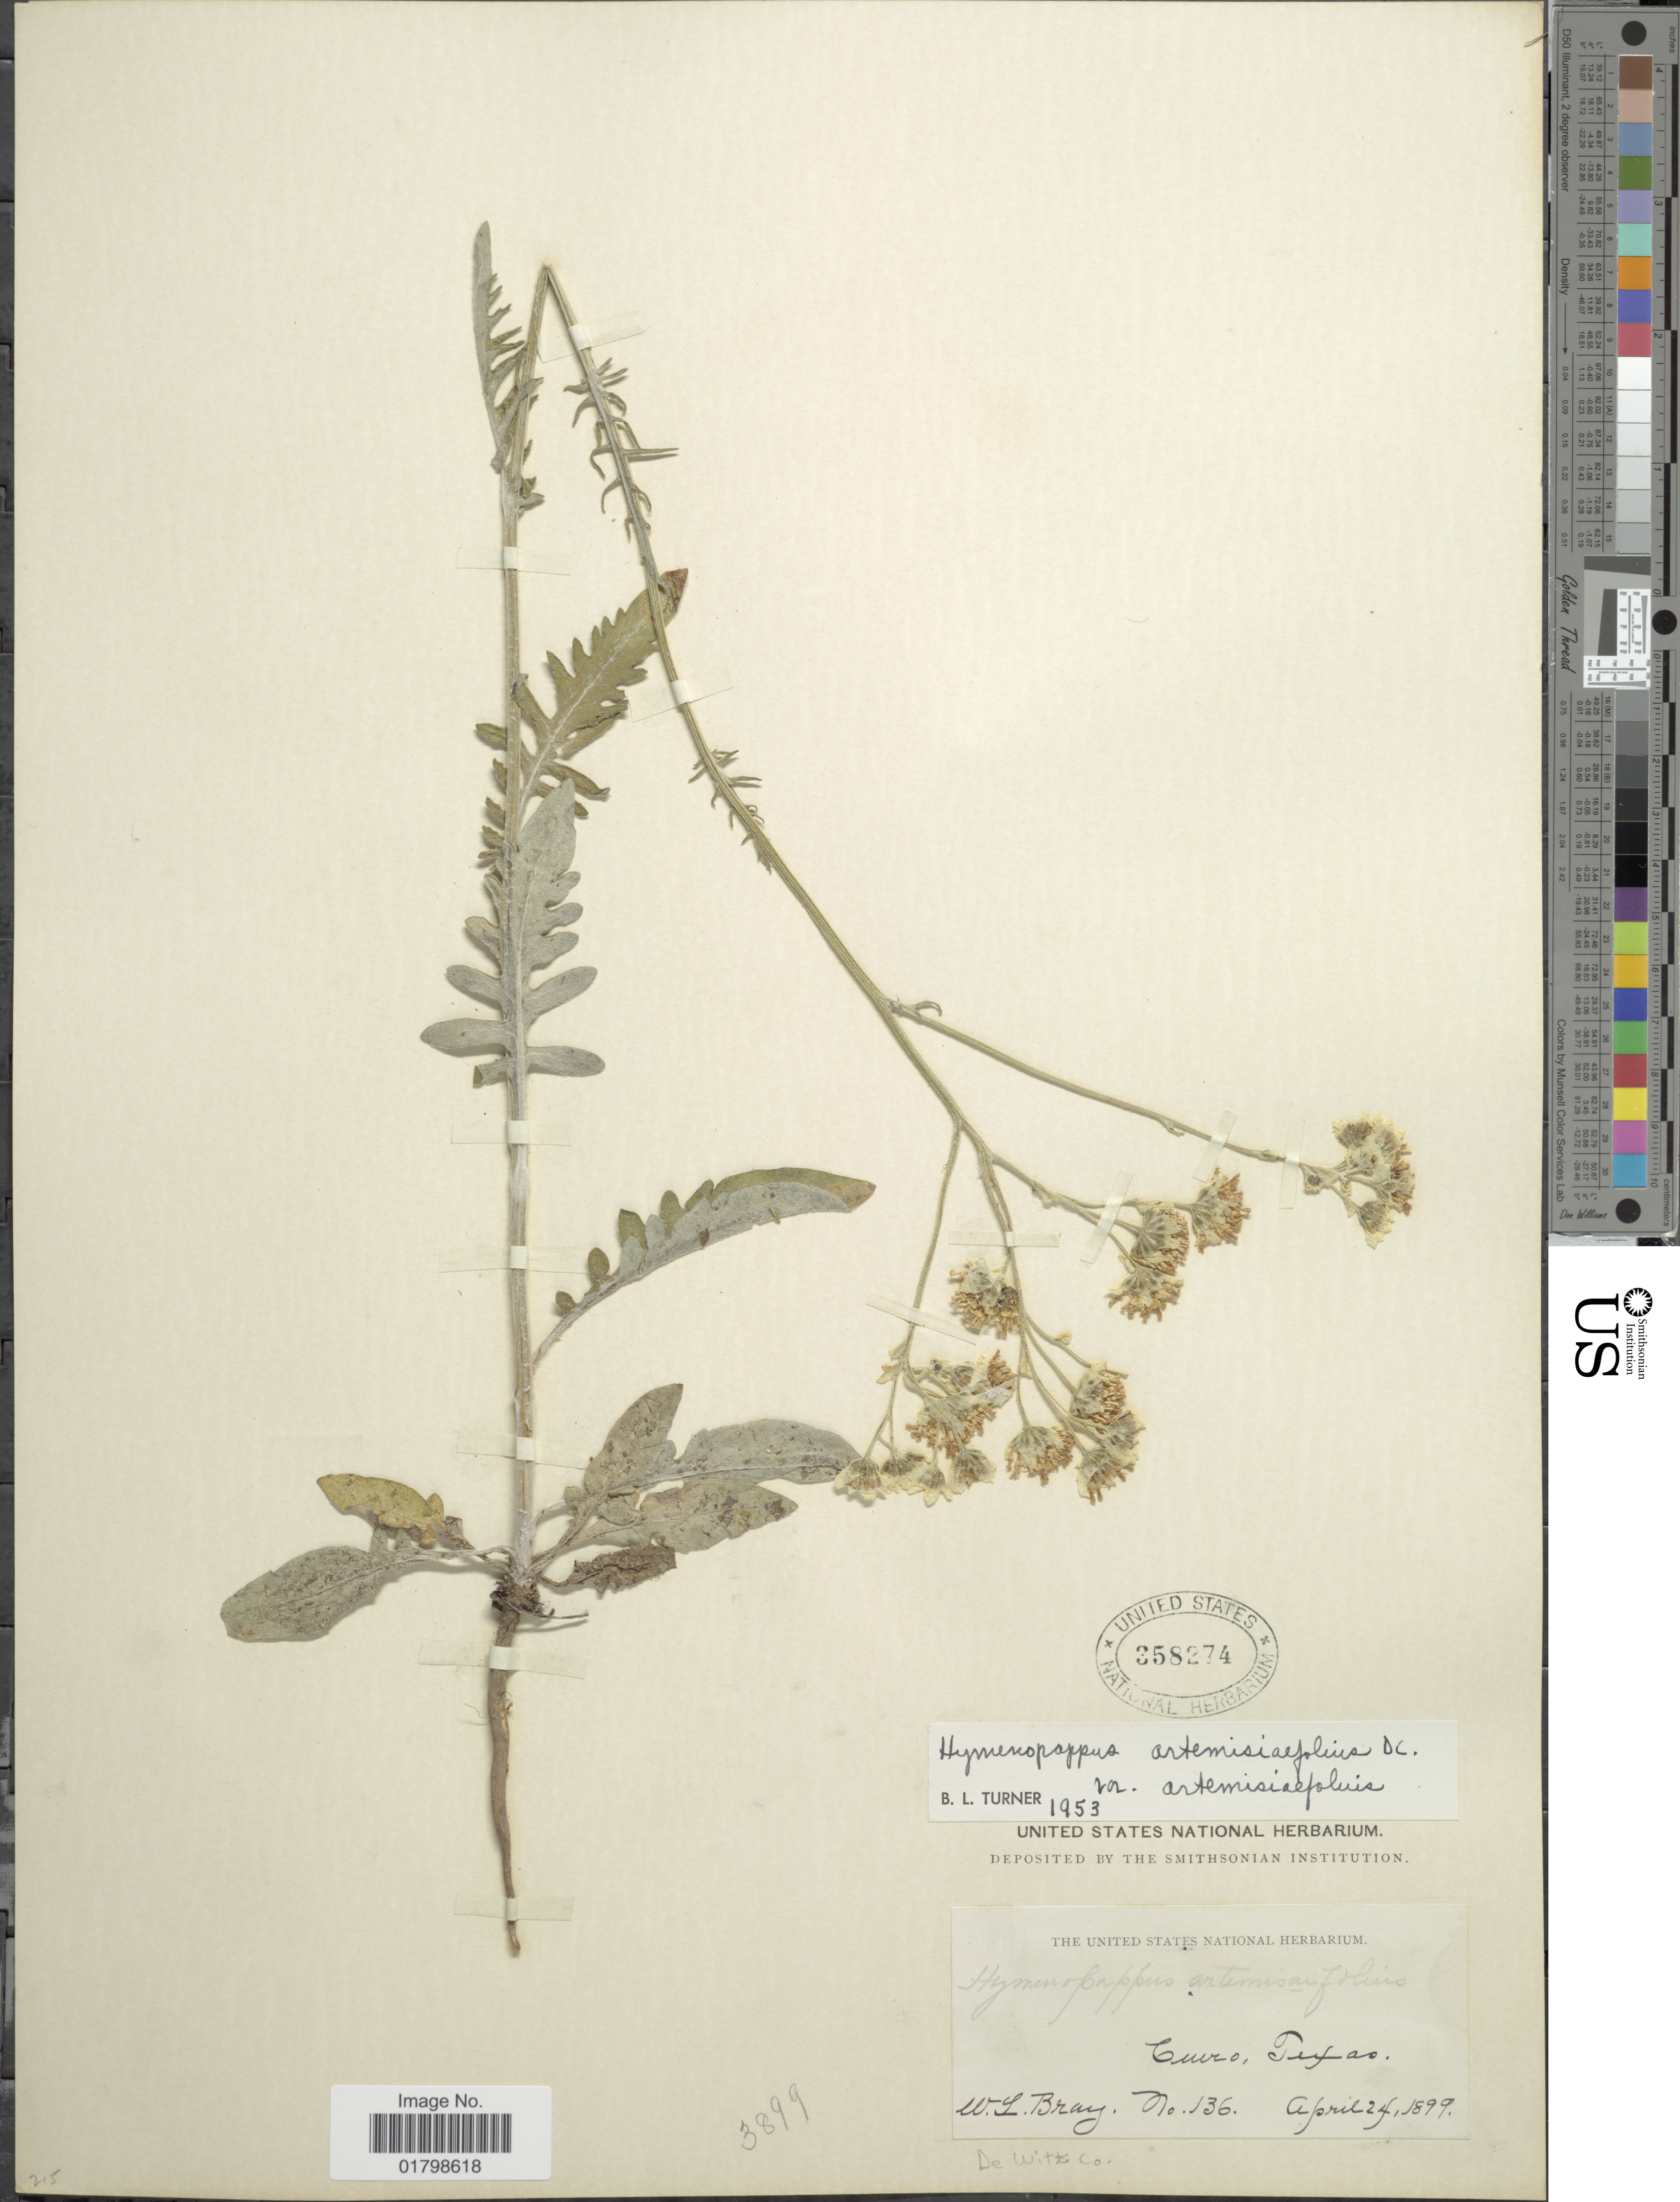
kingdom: Plantae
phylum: Tracheophyta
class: Magnoliopsida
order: Asterales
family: Asteraceae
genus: Hymenopappus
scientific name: Hymenopappus artemisiifolius var. artemisiifolius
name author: DC.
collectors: W. L. Bray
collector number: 136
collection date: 1899-04-24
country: United States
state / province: Texas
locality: Cuero, De Witte Co.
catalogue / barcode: US 358274